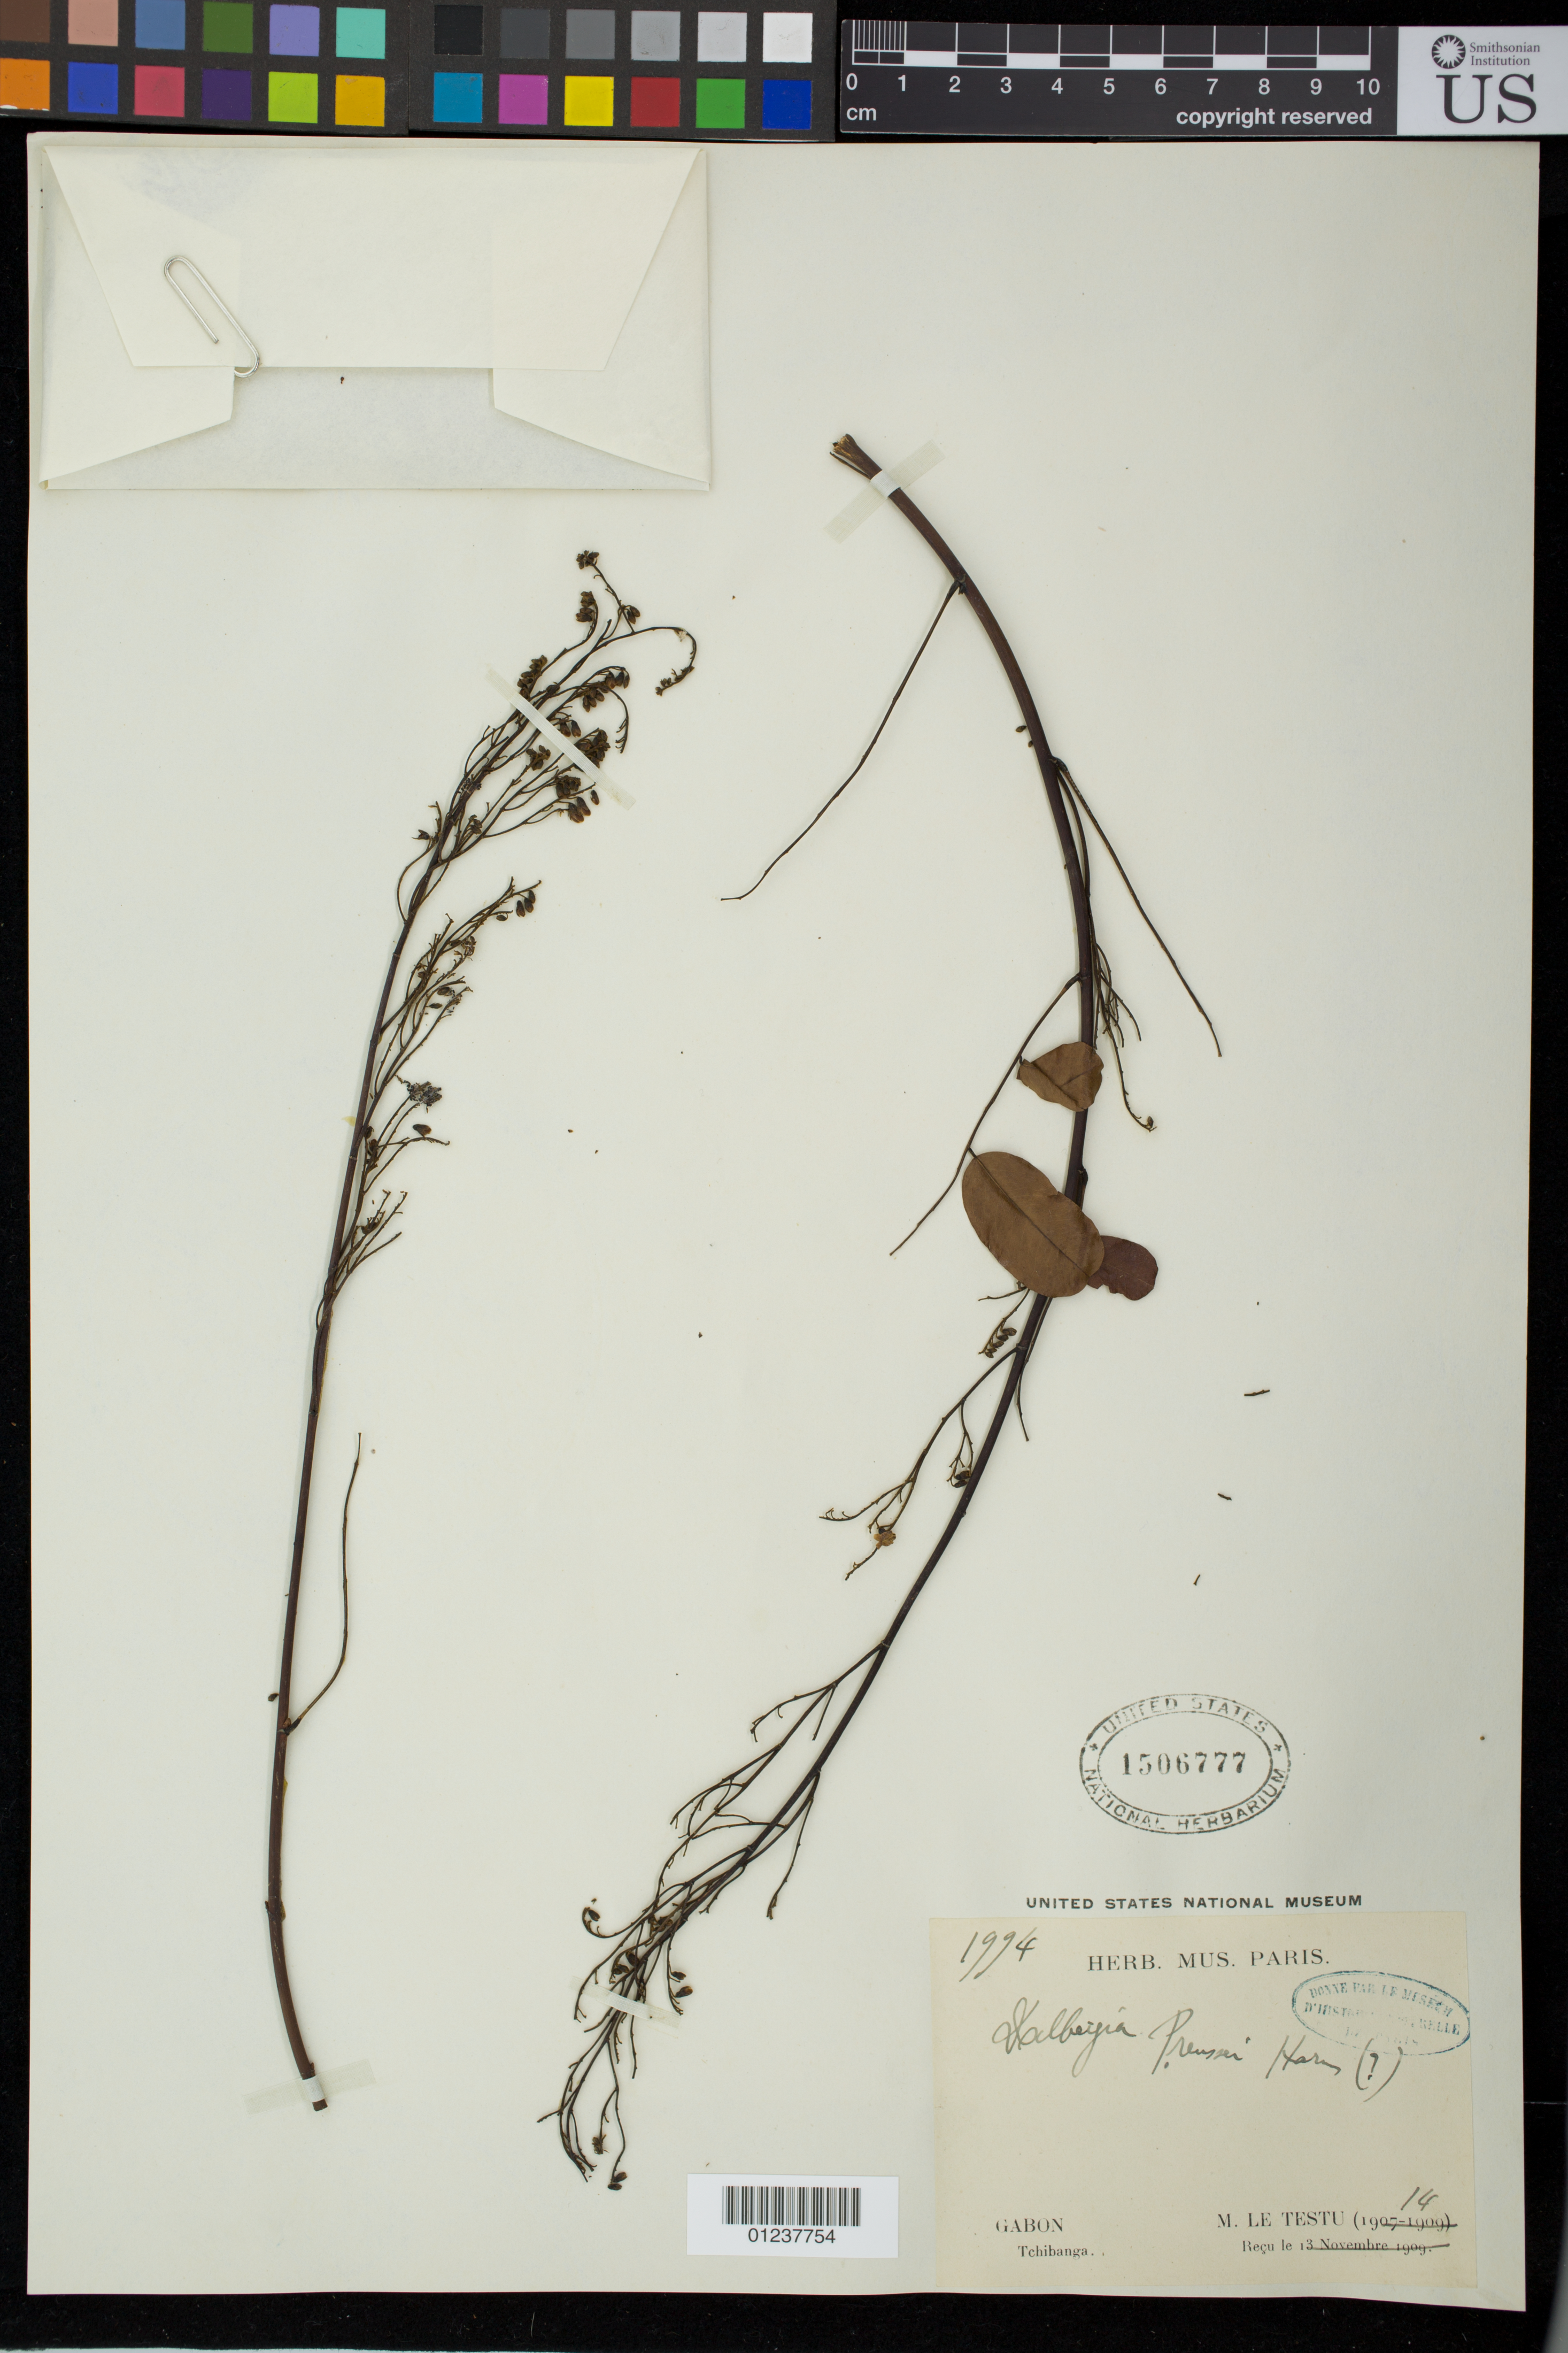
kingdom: Plantae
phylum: Tracheophyta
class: Magnoliopsida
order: Fabales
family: Fabaceae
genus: Dalbergia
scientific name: Dalbergia preussii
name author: Harms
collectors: M. Le Testu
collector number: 1994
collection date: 1914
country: Gabon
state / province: Nyanga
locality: Tchibanga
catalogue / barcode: US 1506777